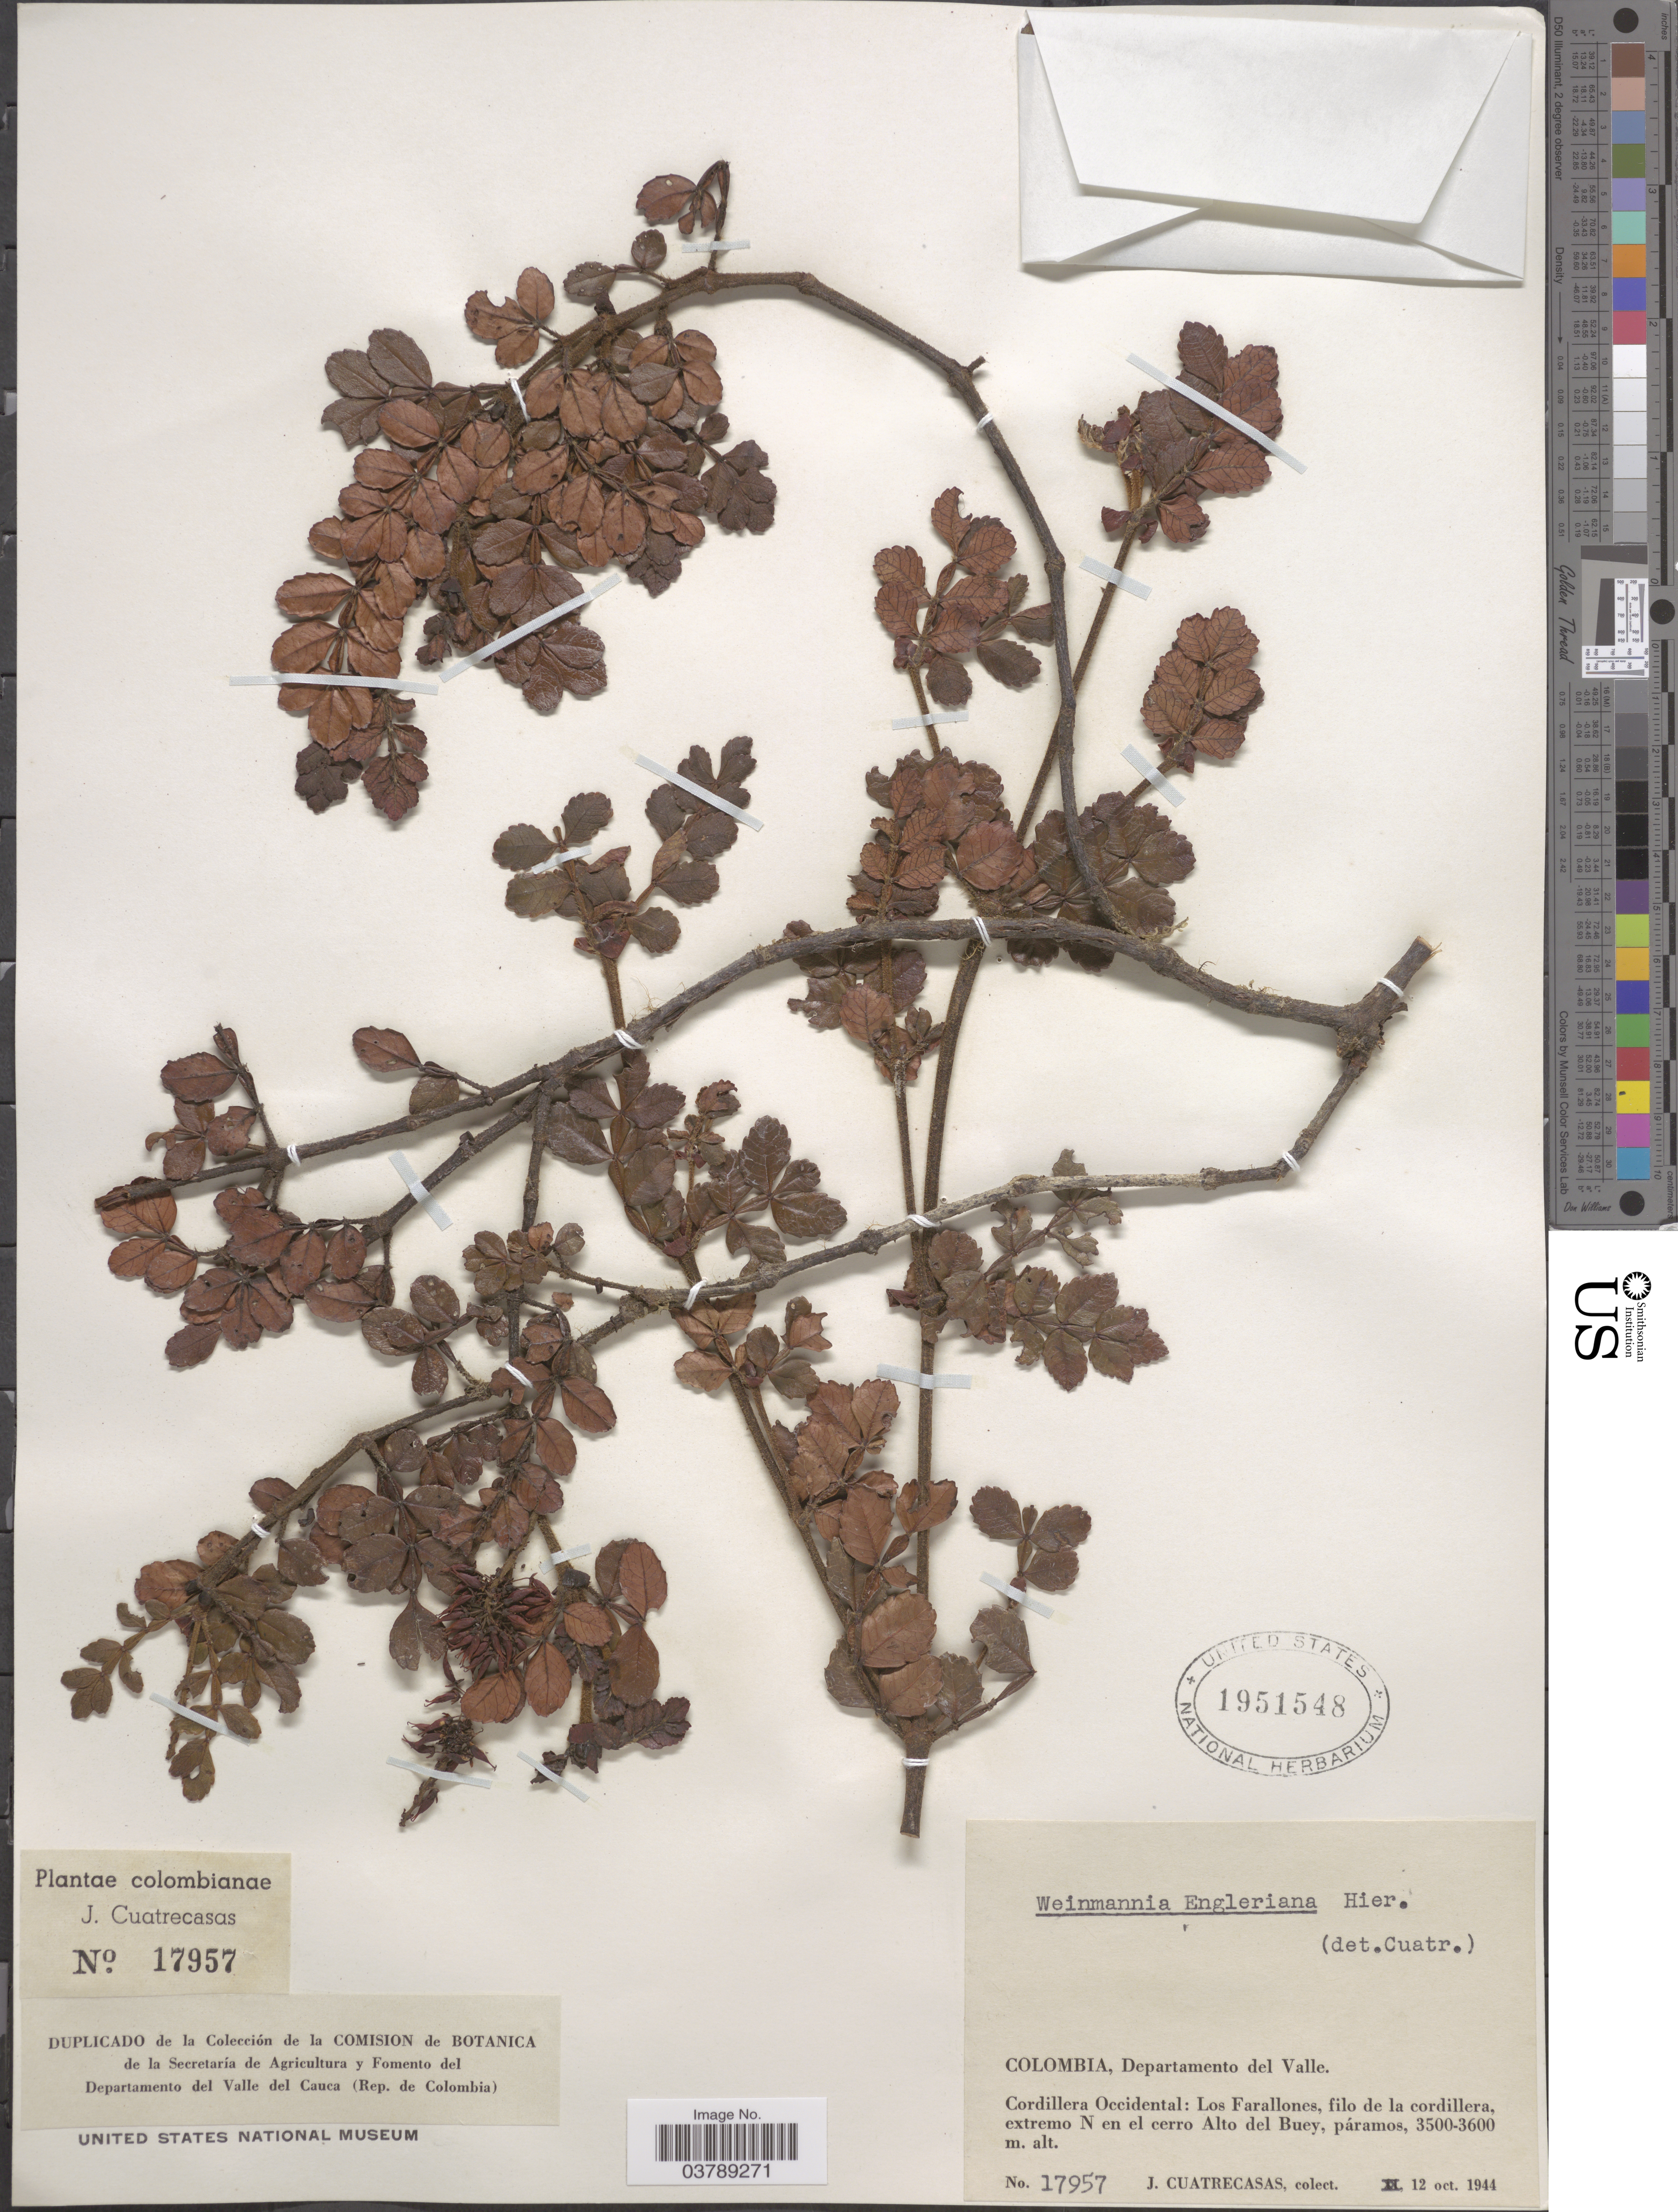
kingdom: Plantae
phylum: Tracheophyta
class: Magnoliopsida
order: Oxalidales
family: Cunoniaceae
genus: Weinmannia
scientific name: Weinmannia mariquitae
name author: Szyszyl.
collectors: J. Cuatrecasas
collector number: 17957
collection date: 1944-10-12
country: Colombia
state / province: Valle del Cauca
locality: Departamento del Valle. Cordillera Occidental: Los Farallones, filo de la cordillera, extremo N en el cerro Alto del Buey, páramos.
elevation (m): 3500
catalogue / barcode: US 1951548